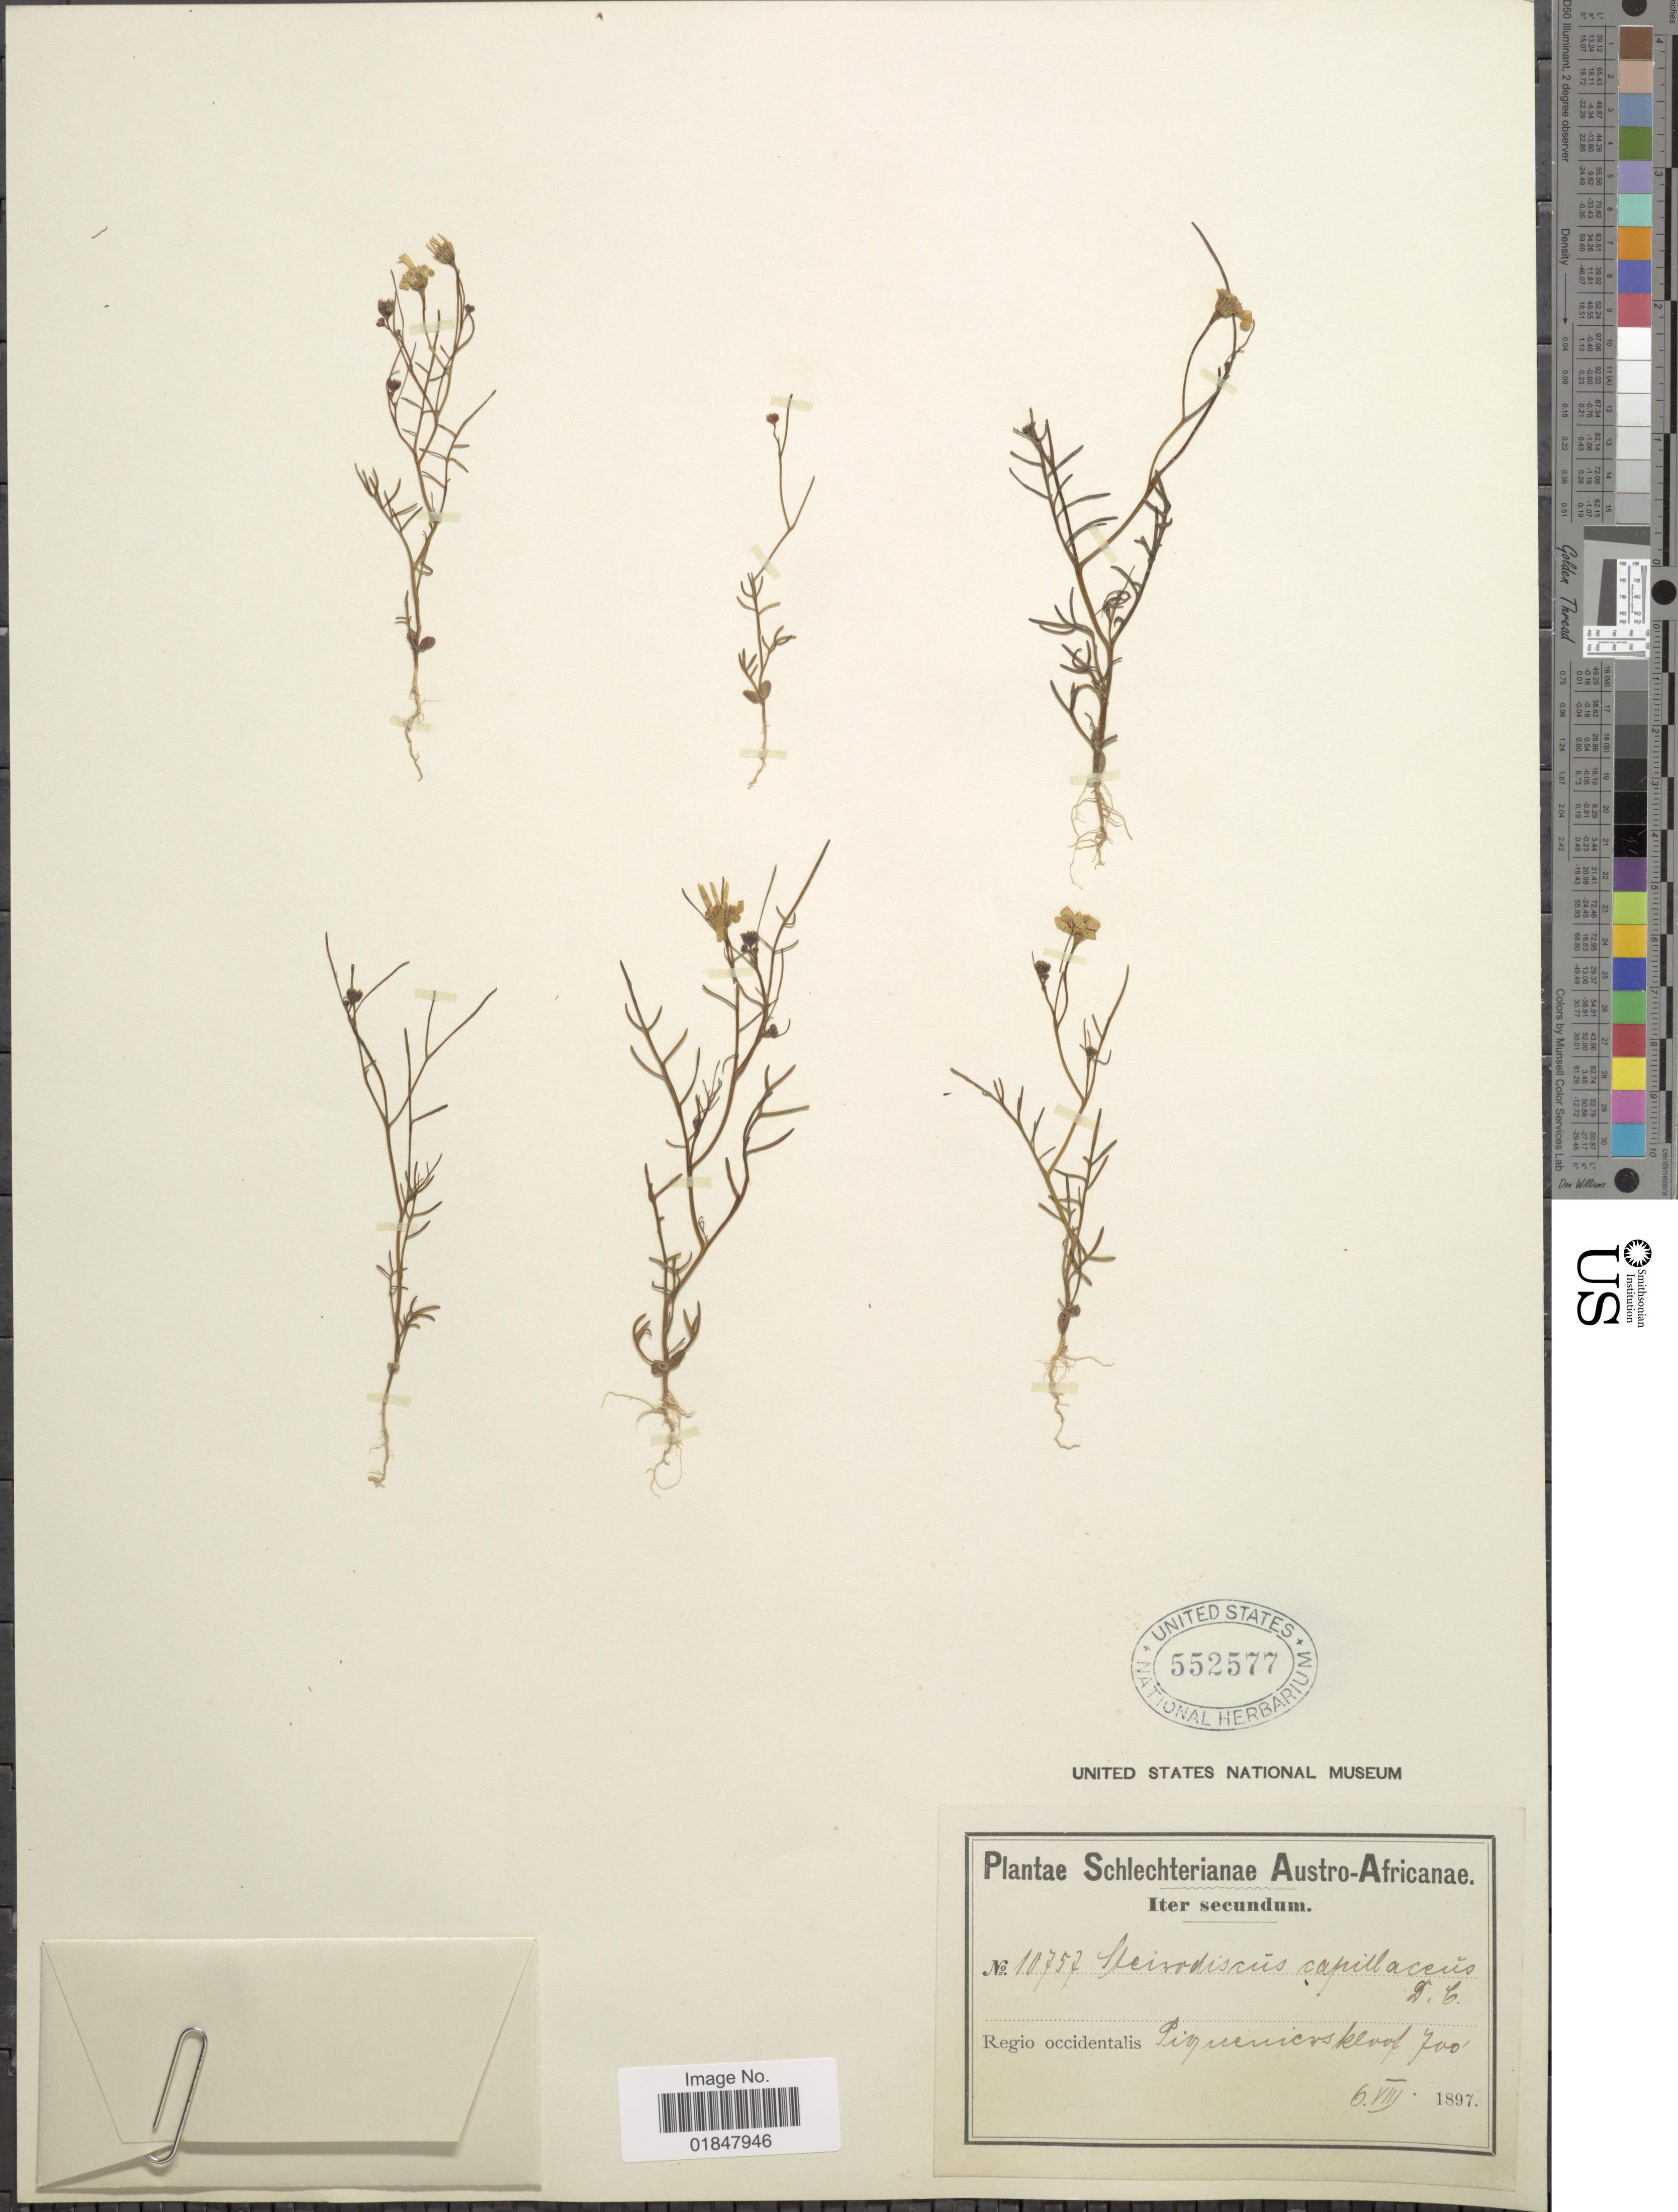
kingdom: Plantae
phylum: Tracheophyta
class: Magnoliopsida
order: Asterales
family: Asteraceae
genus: Steirodiscus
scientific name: Steirodiscus capillaceus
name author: (L. f.) Less.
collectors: Schlechter, --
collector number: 10757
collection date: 1897-08-06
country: South Africa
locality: Schlechterianae Austro-Africanae, Regio occidentalis Piekenierskloof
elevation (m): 213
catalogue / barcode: US 552577